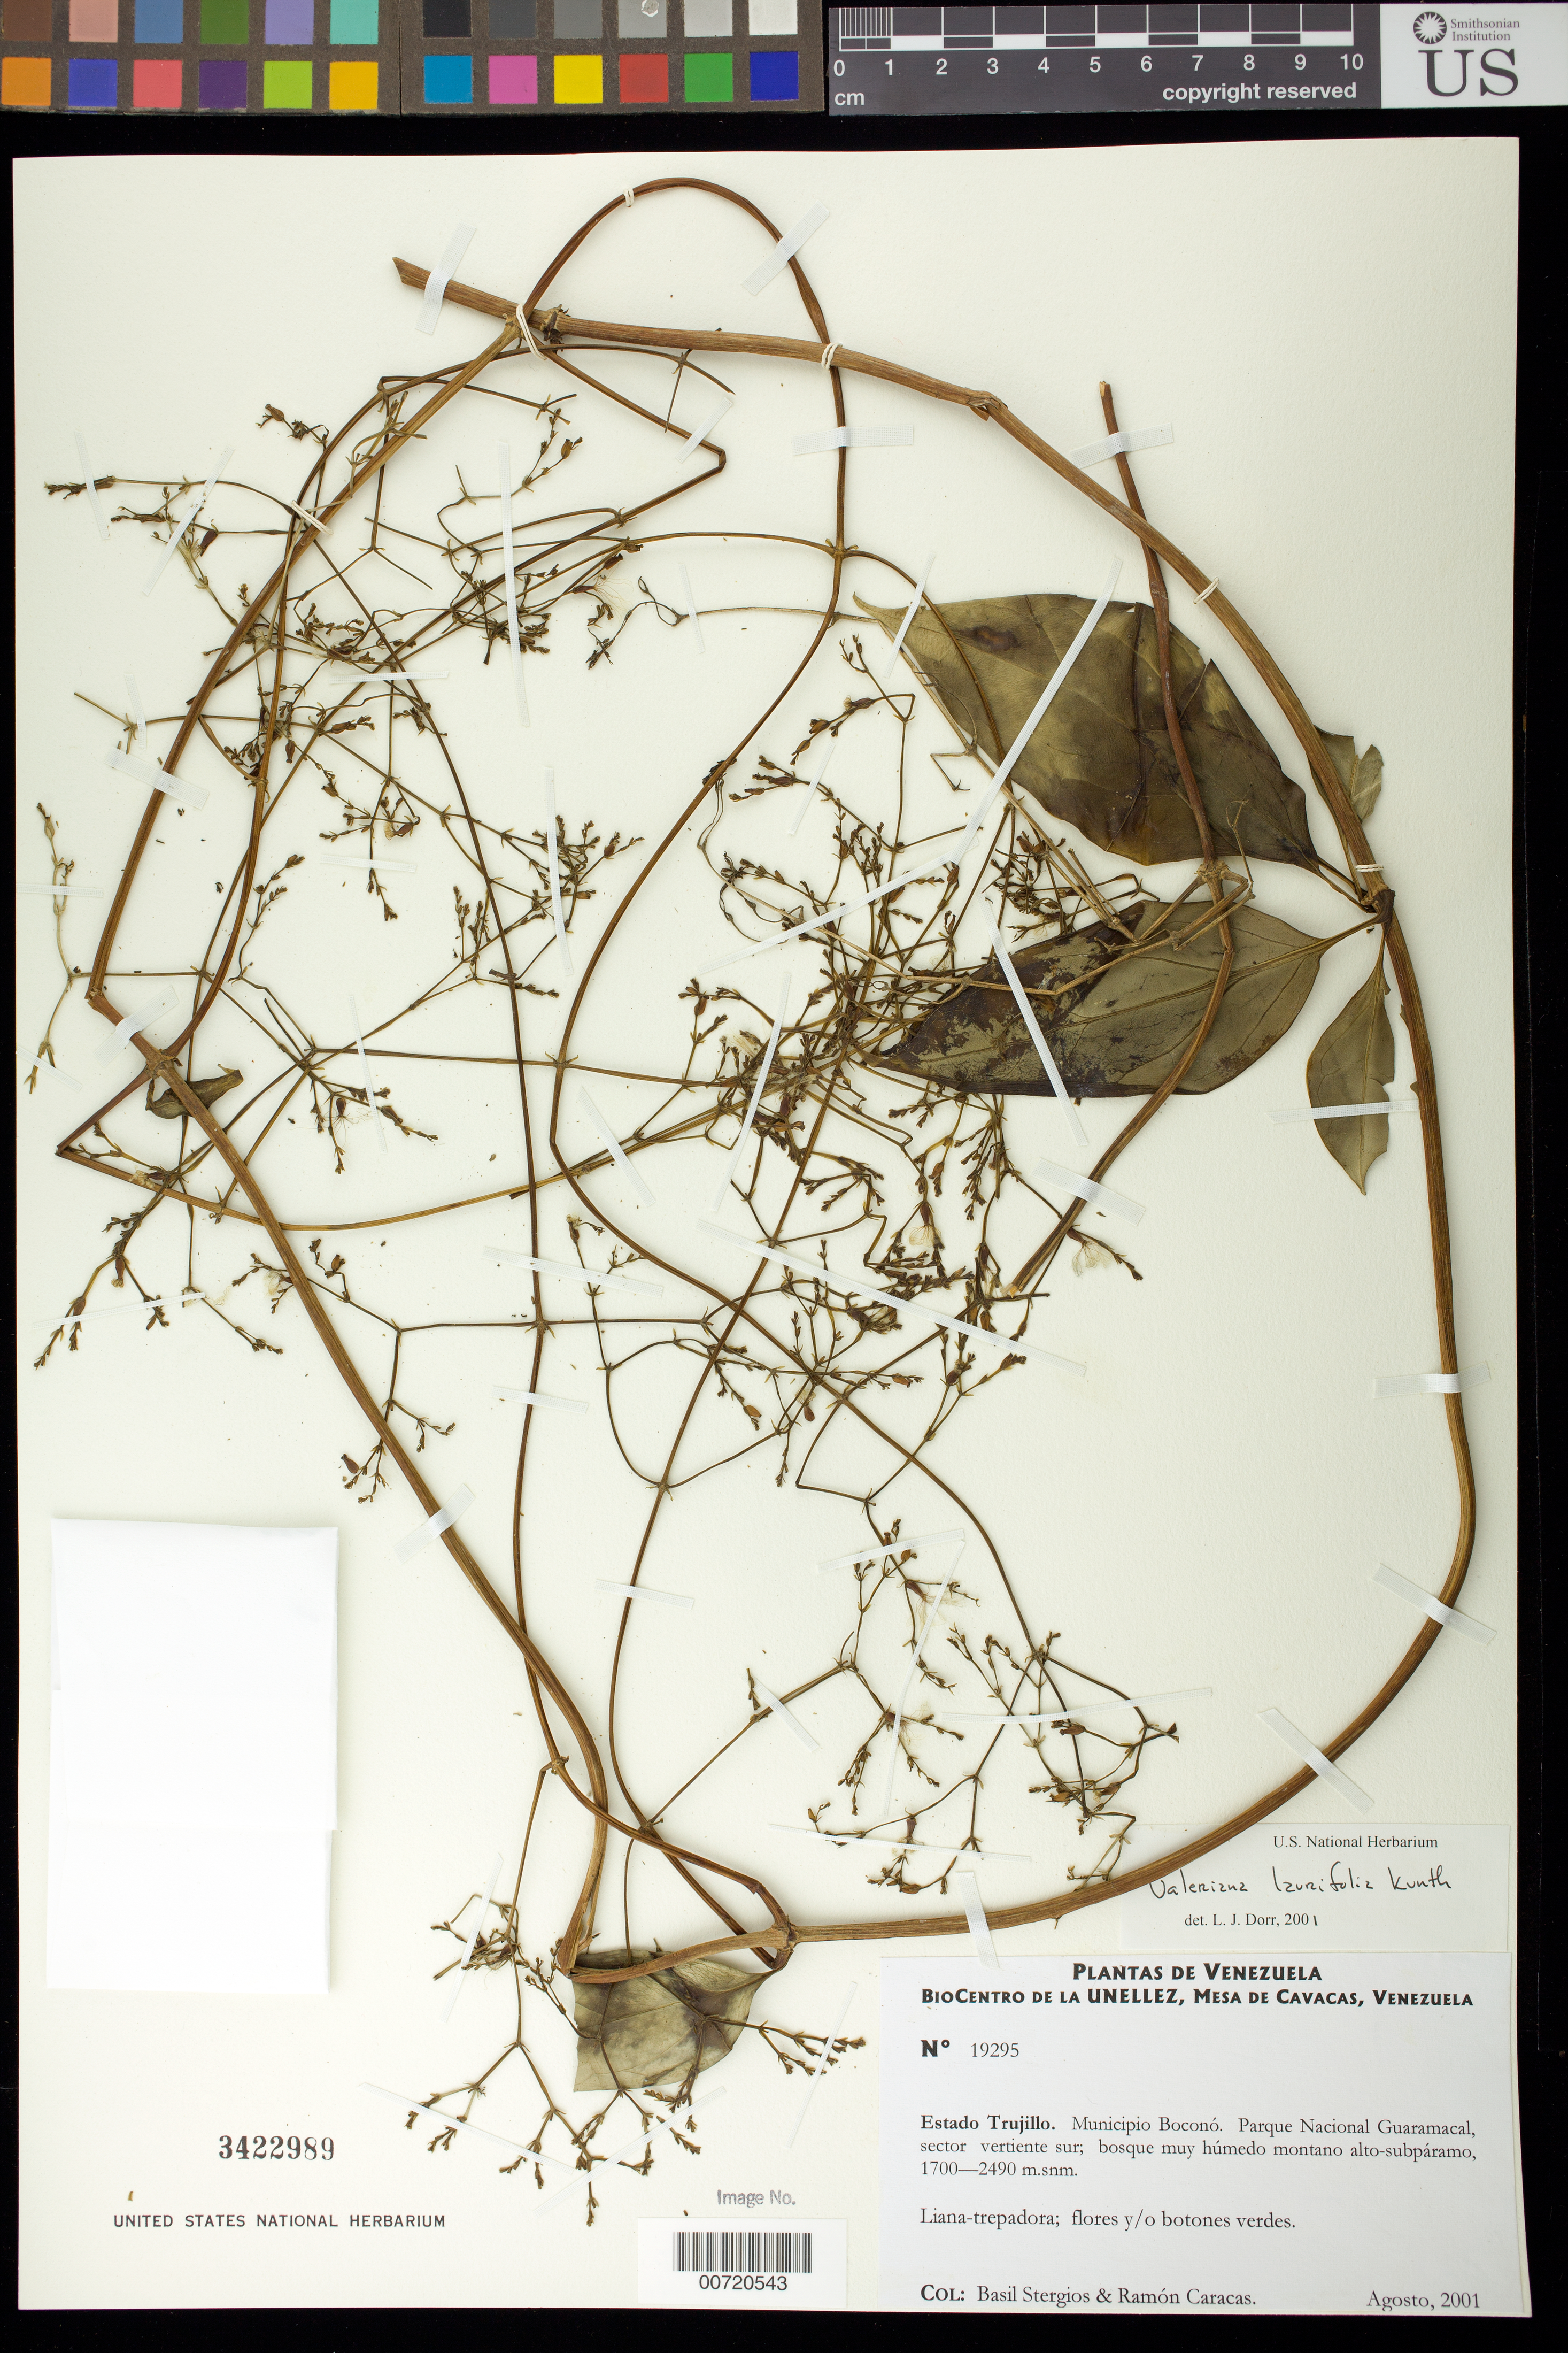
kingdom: Plantae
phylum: Tracheophyta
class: Magnoliopsida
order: Dipsacales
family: Caprifoliaceae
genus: Valeriana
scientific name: Valeriana laurifolia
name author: Kunth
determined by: Dorr, L. J., (BOT), Smithsonian Institution - National Museum of Natural History (UNITED STATES)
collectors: B. G. Stergios & R. Caracas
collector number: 19295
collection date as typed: Aug 2001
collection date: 2001-08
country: Venezuela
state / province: Trujillo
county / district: Boconó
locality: Parque Nacional Guaramacal, vertiente sur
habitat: Bosque muy húmedo montano alto-subpáramo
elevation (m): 1700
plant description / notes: PORT, US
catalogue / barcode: US 3422989